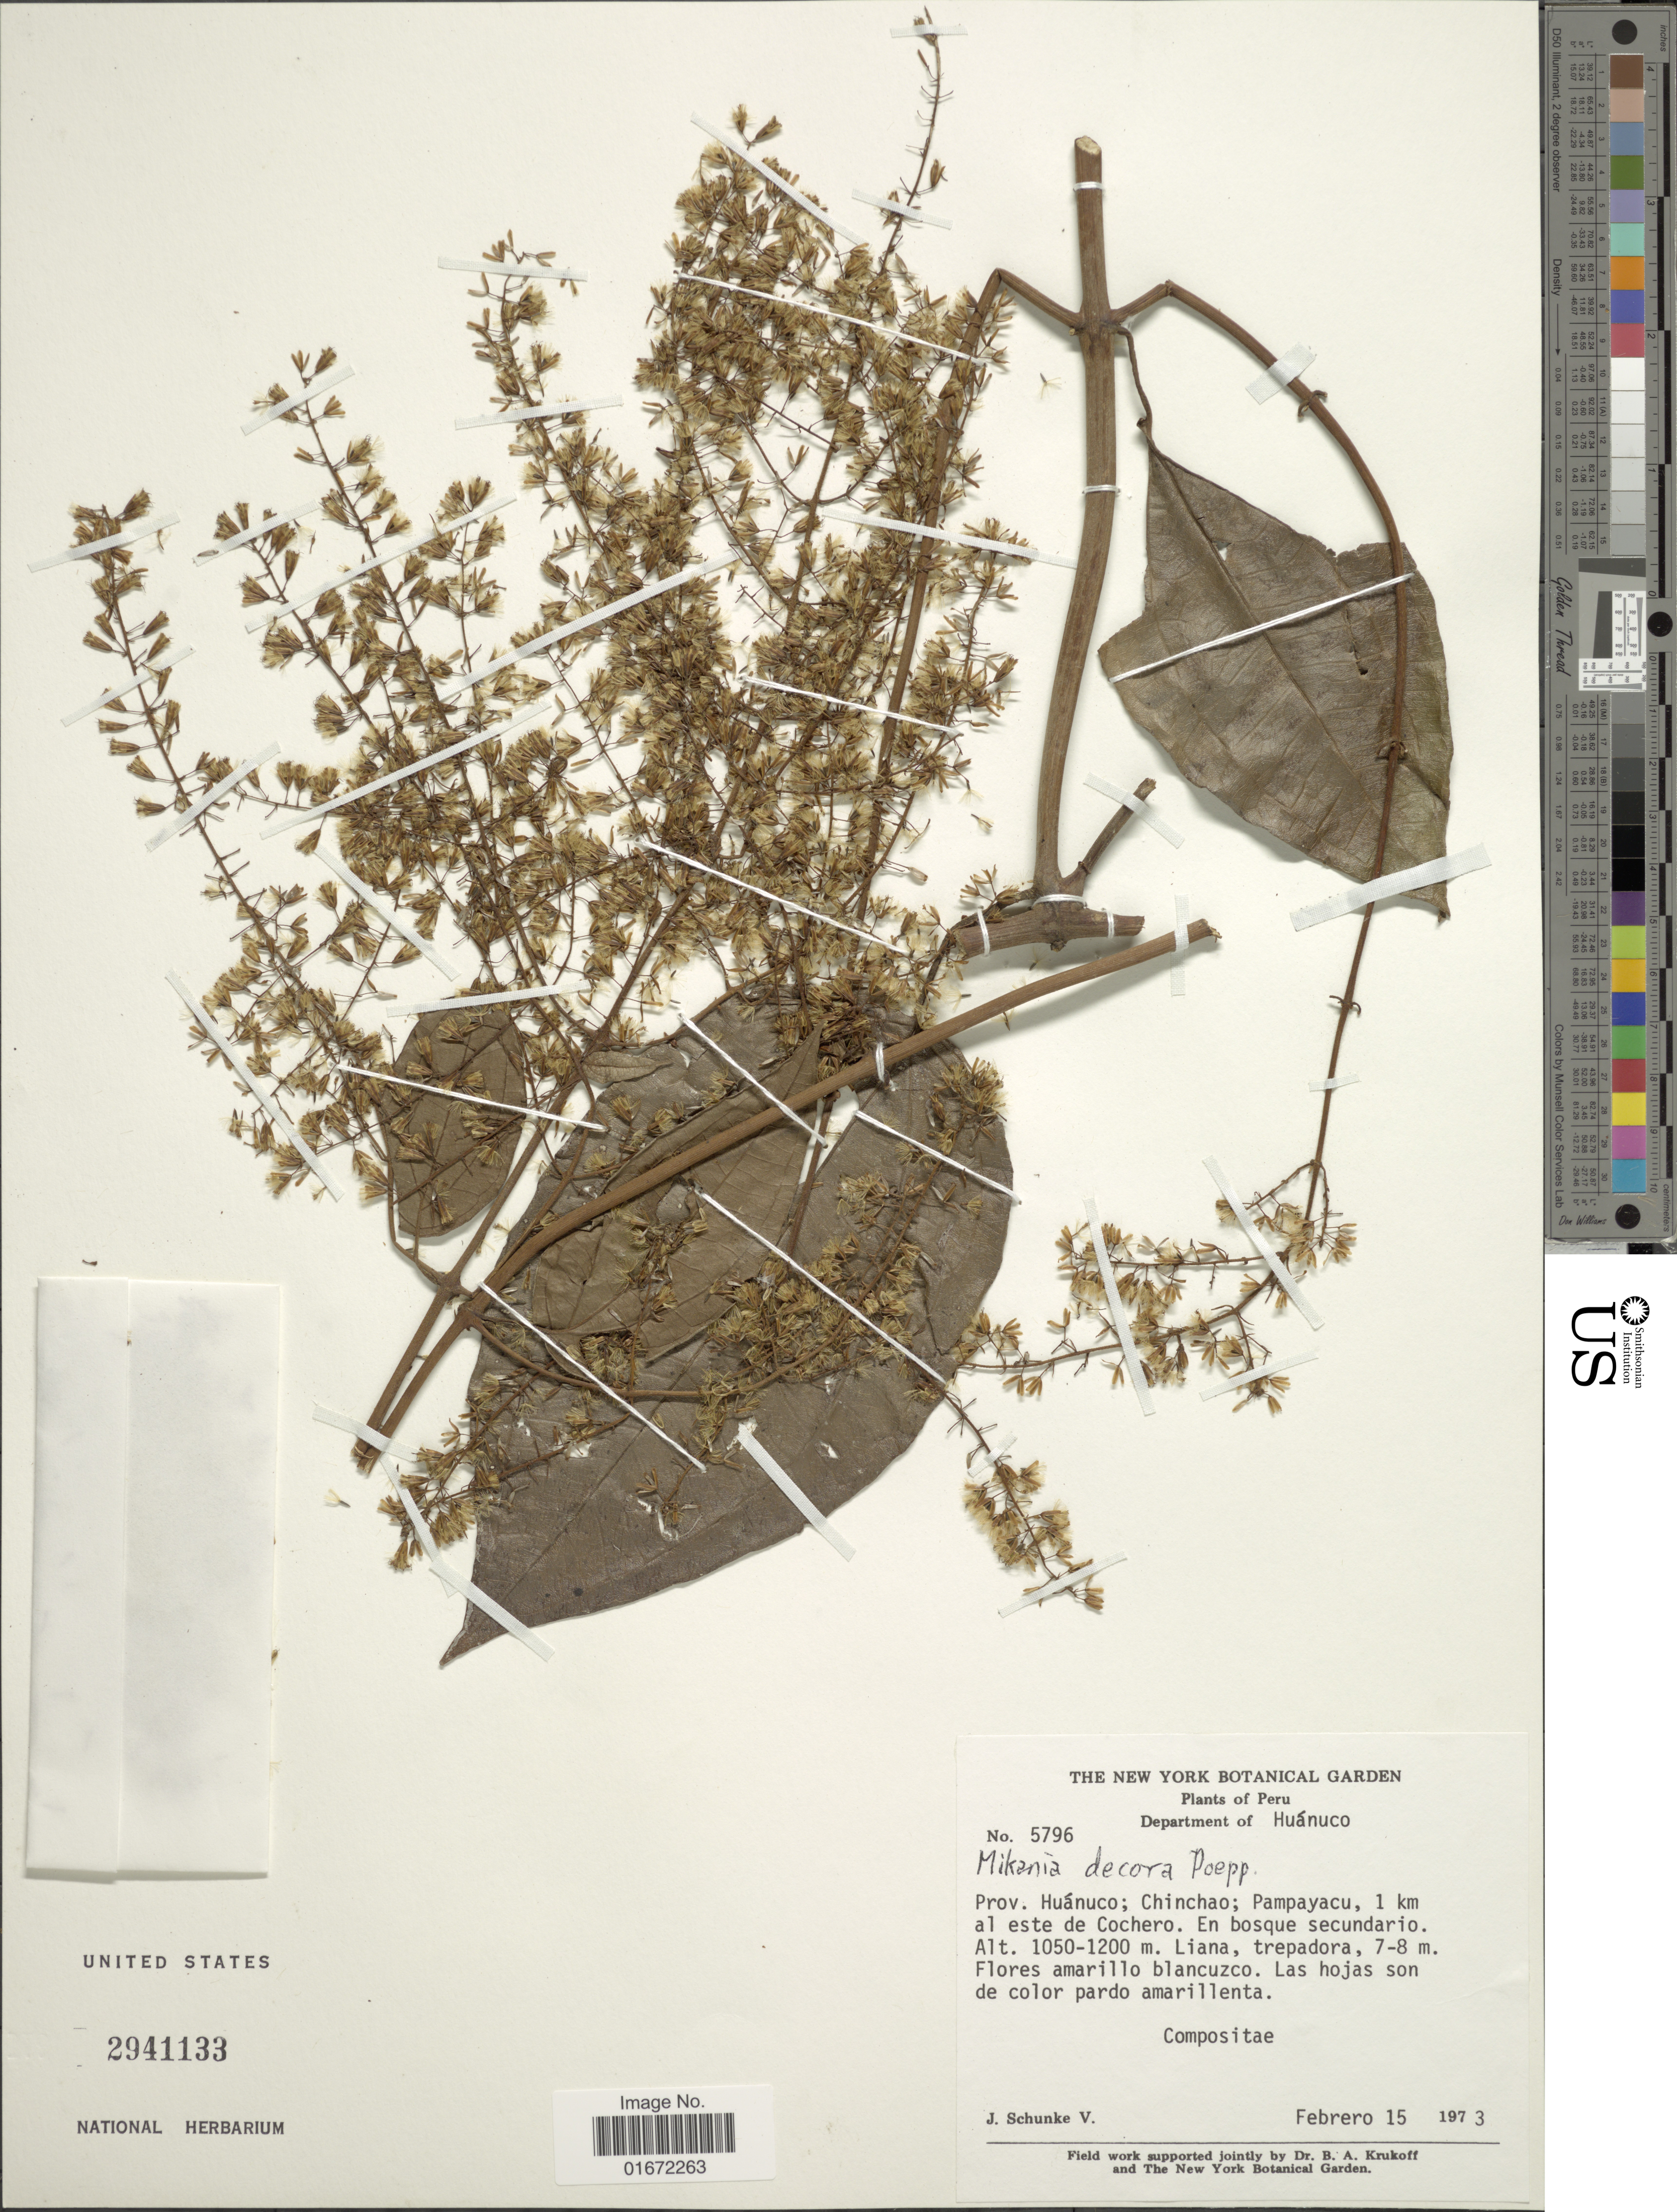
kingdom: Plantae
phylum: Tracheophyta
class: Magnoliopsida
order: Asterales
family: Asteraceae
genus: Mikania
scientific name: Mikania decora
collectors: J. Schunke Vigo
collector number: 5796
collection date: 1973-02-15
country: Peru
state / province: Huánuco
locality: Department of Huánuco. Prov. Huánuco; Chinchao; Pampayacu, 1 km al este de Cochero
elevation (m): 1050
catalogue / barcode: US 2941133